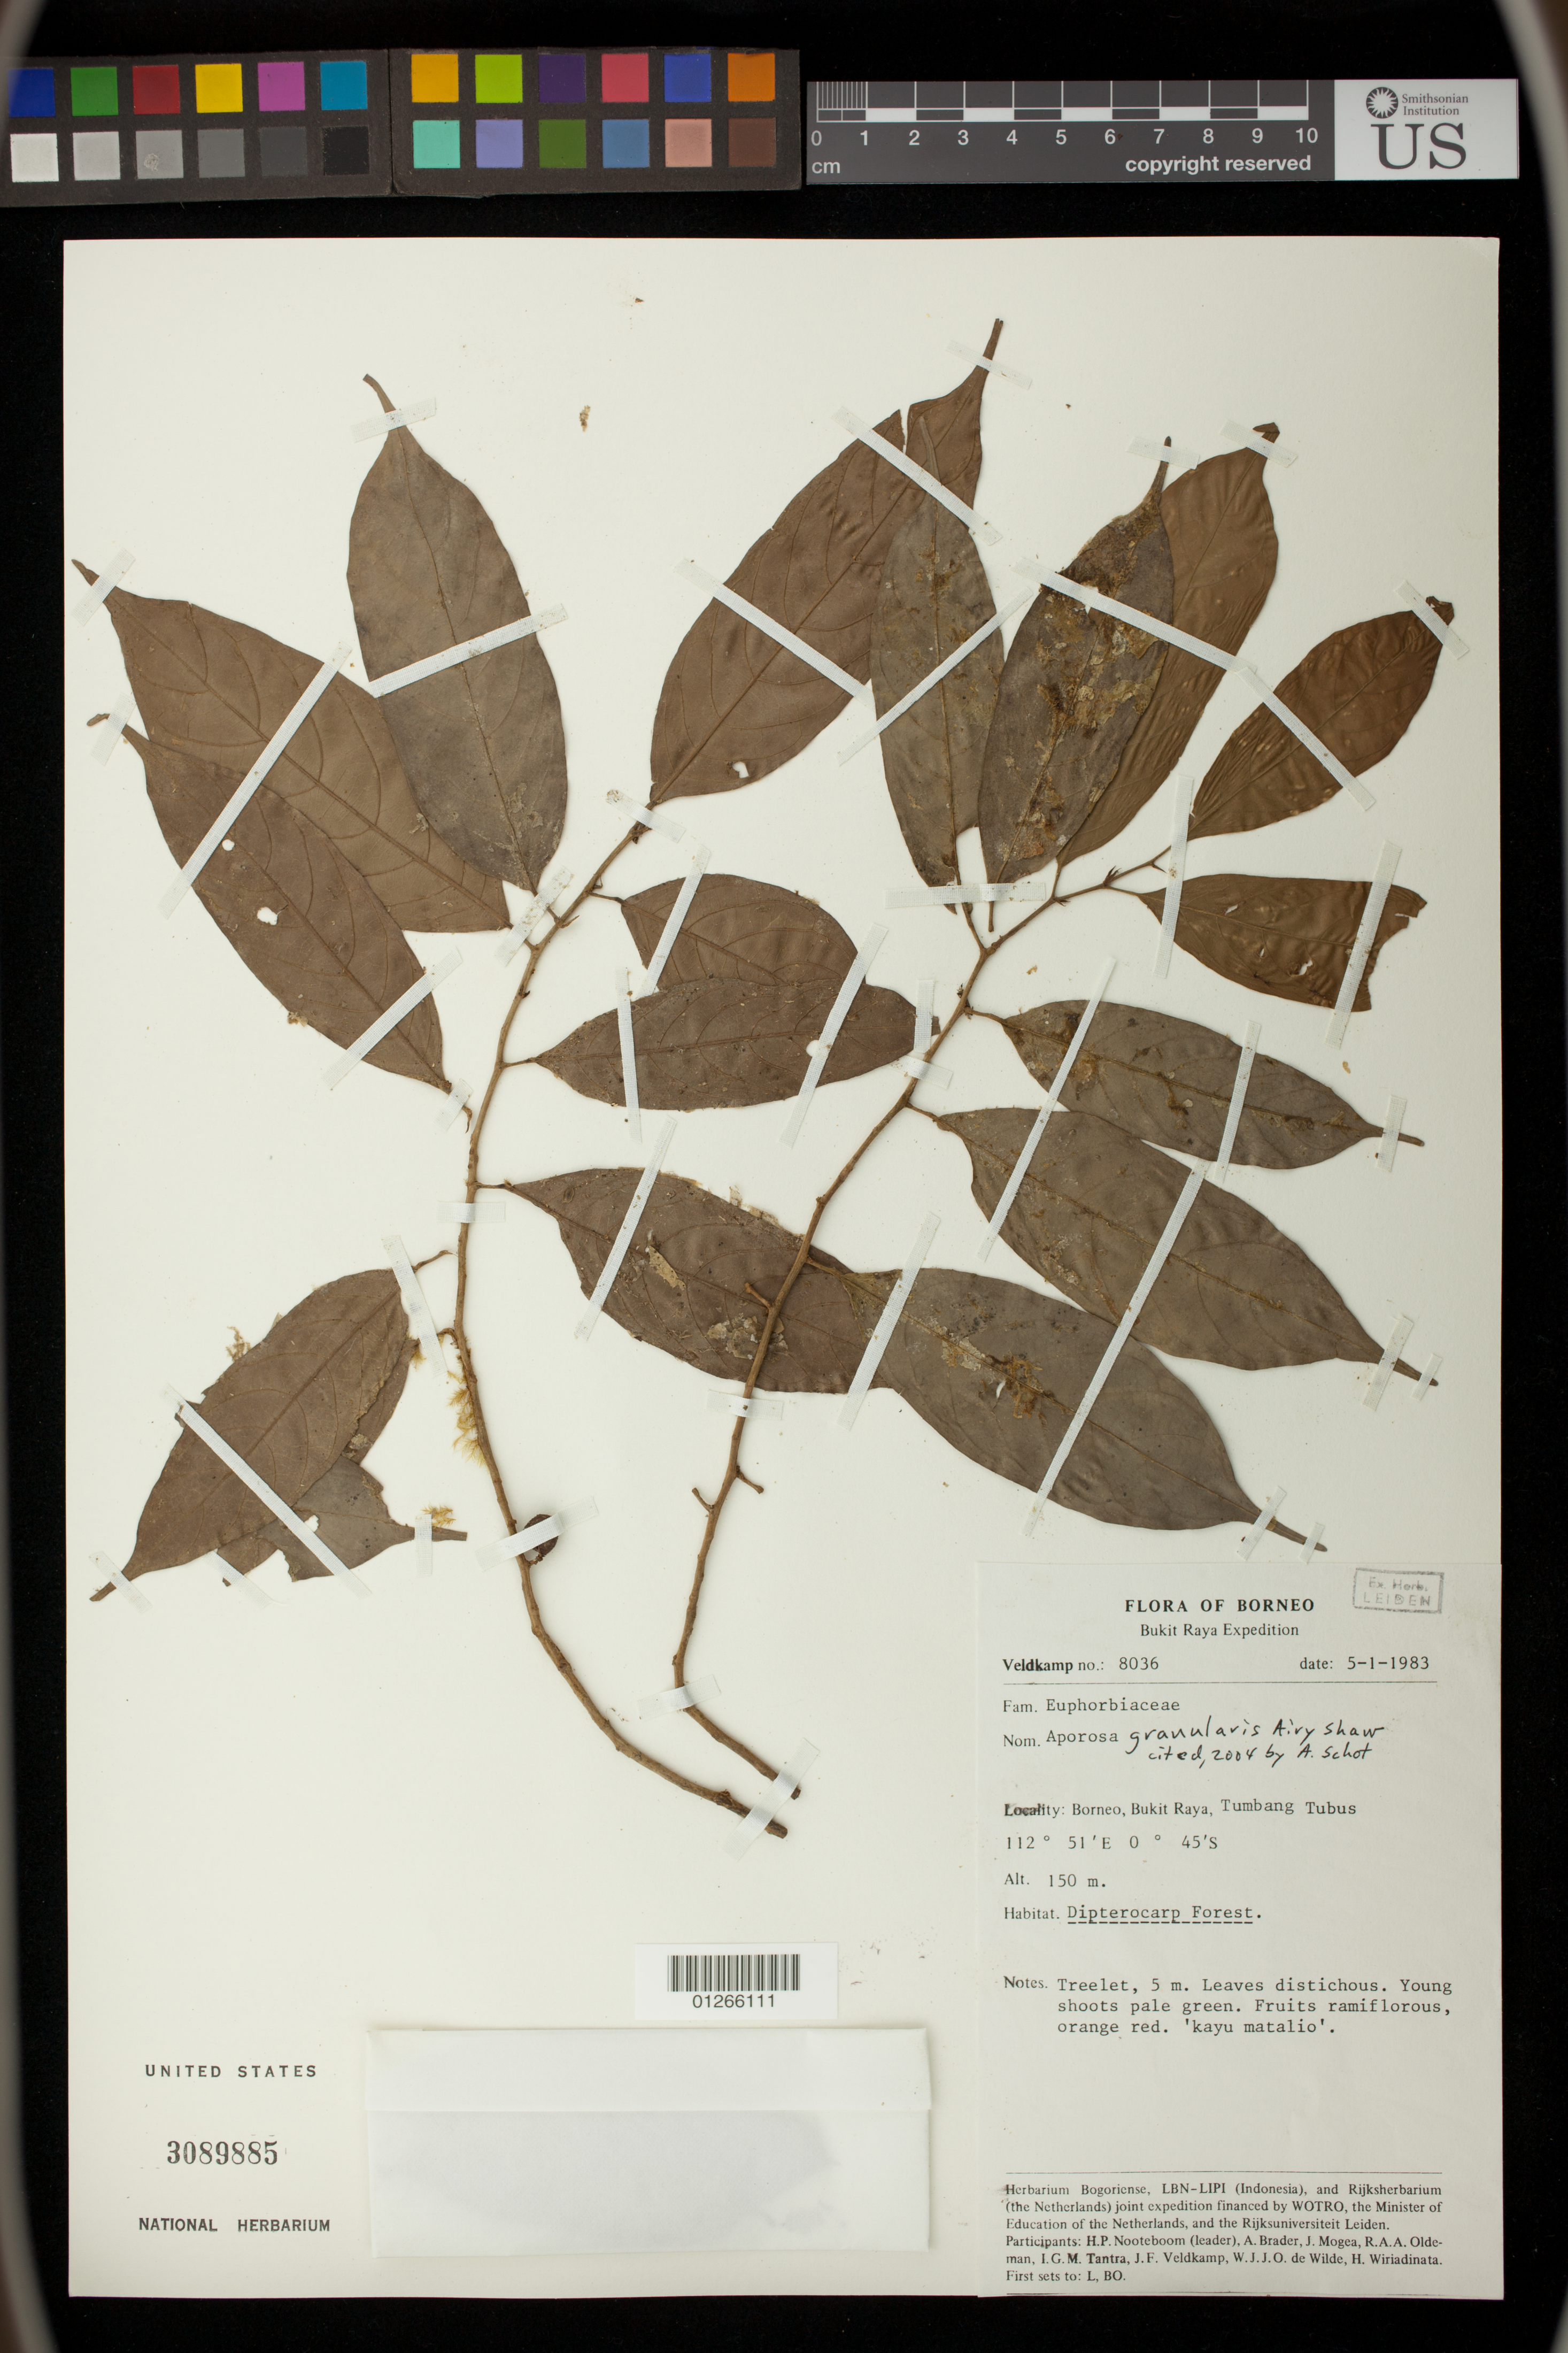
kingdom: Plantae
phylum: Tracheophyta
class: Magnoliopsida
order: Malpighiales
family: Phyllanthaceae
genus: Aporosa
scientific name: Aporosa granularis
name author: Airy Shaw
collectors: J. F. Veldkamp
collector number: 8036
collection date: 1983-05-01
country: Indonesia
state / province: Bukit Raya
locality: Borneo, Bukit Raya, Tumbang Tubus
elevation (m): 150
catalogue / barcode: US 3089885